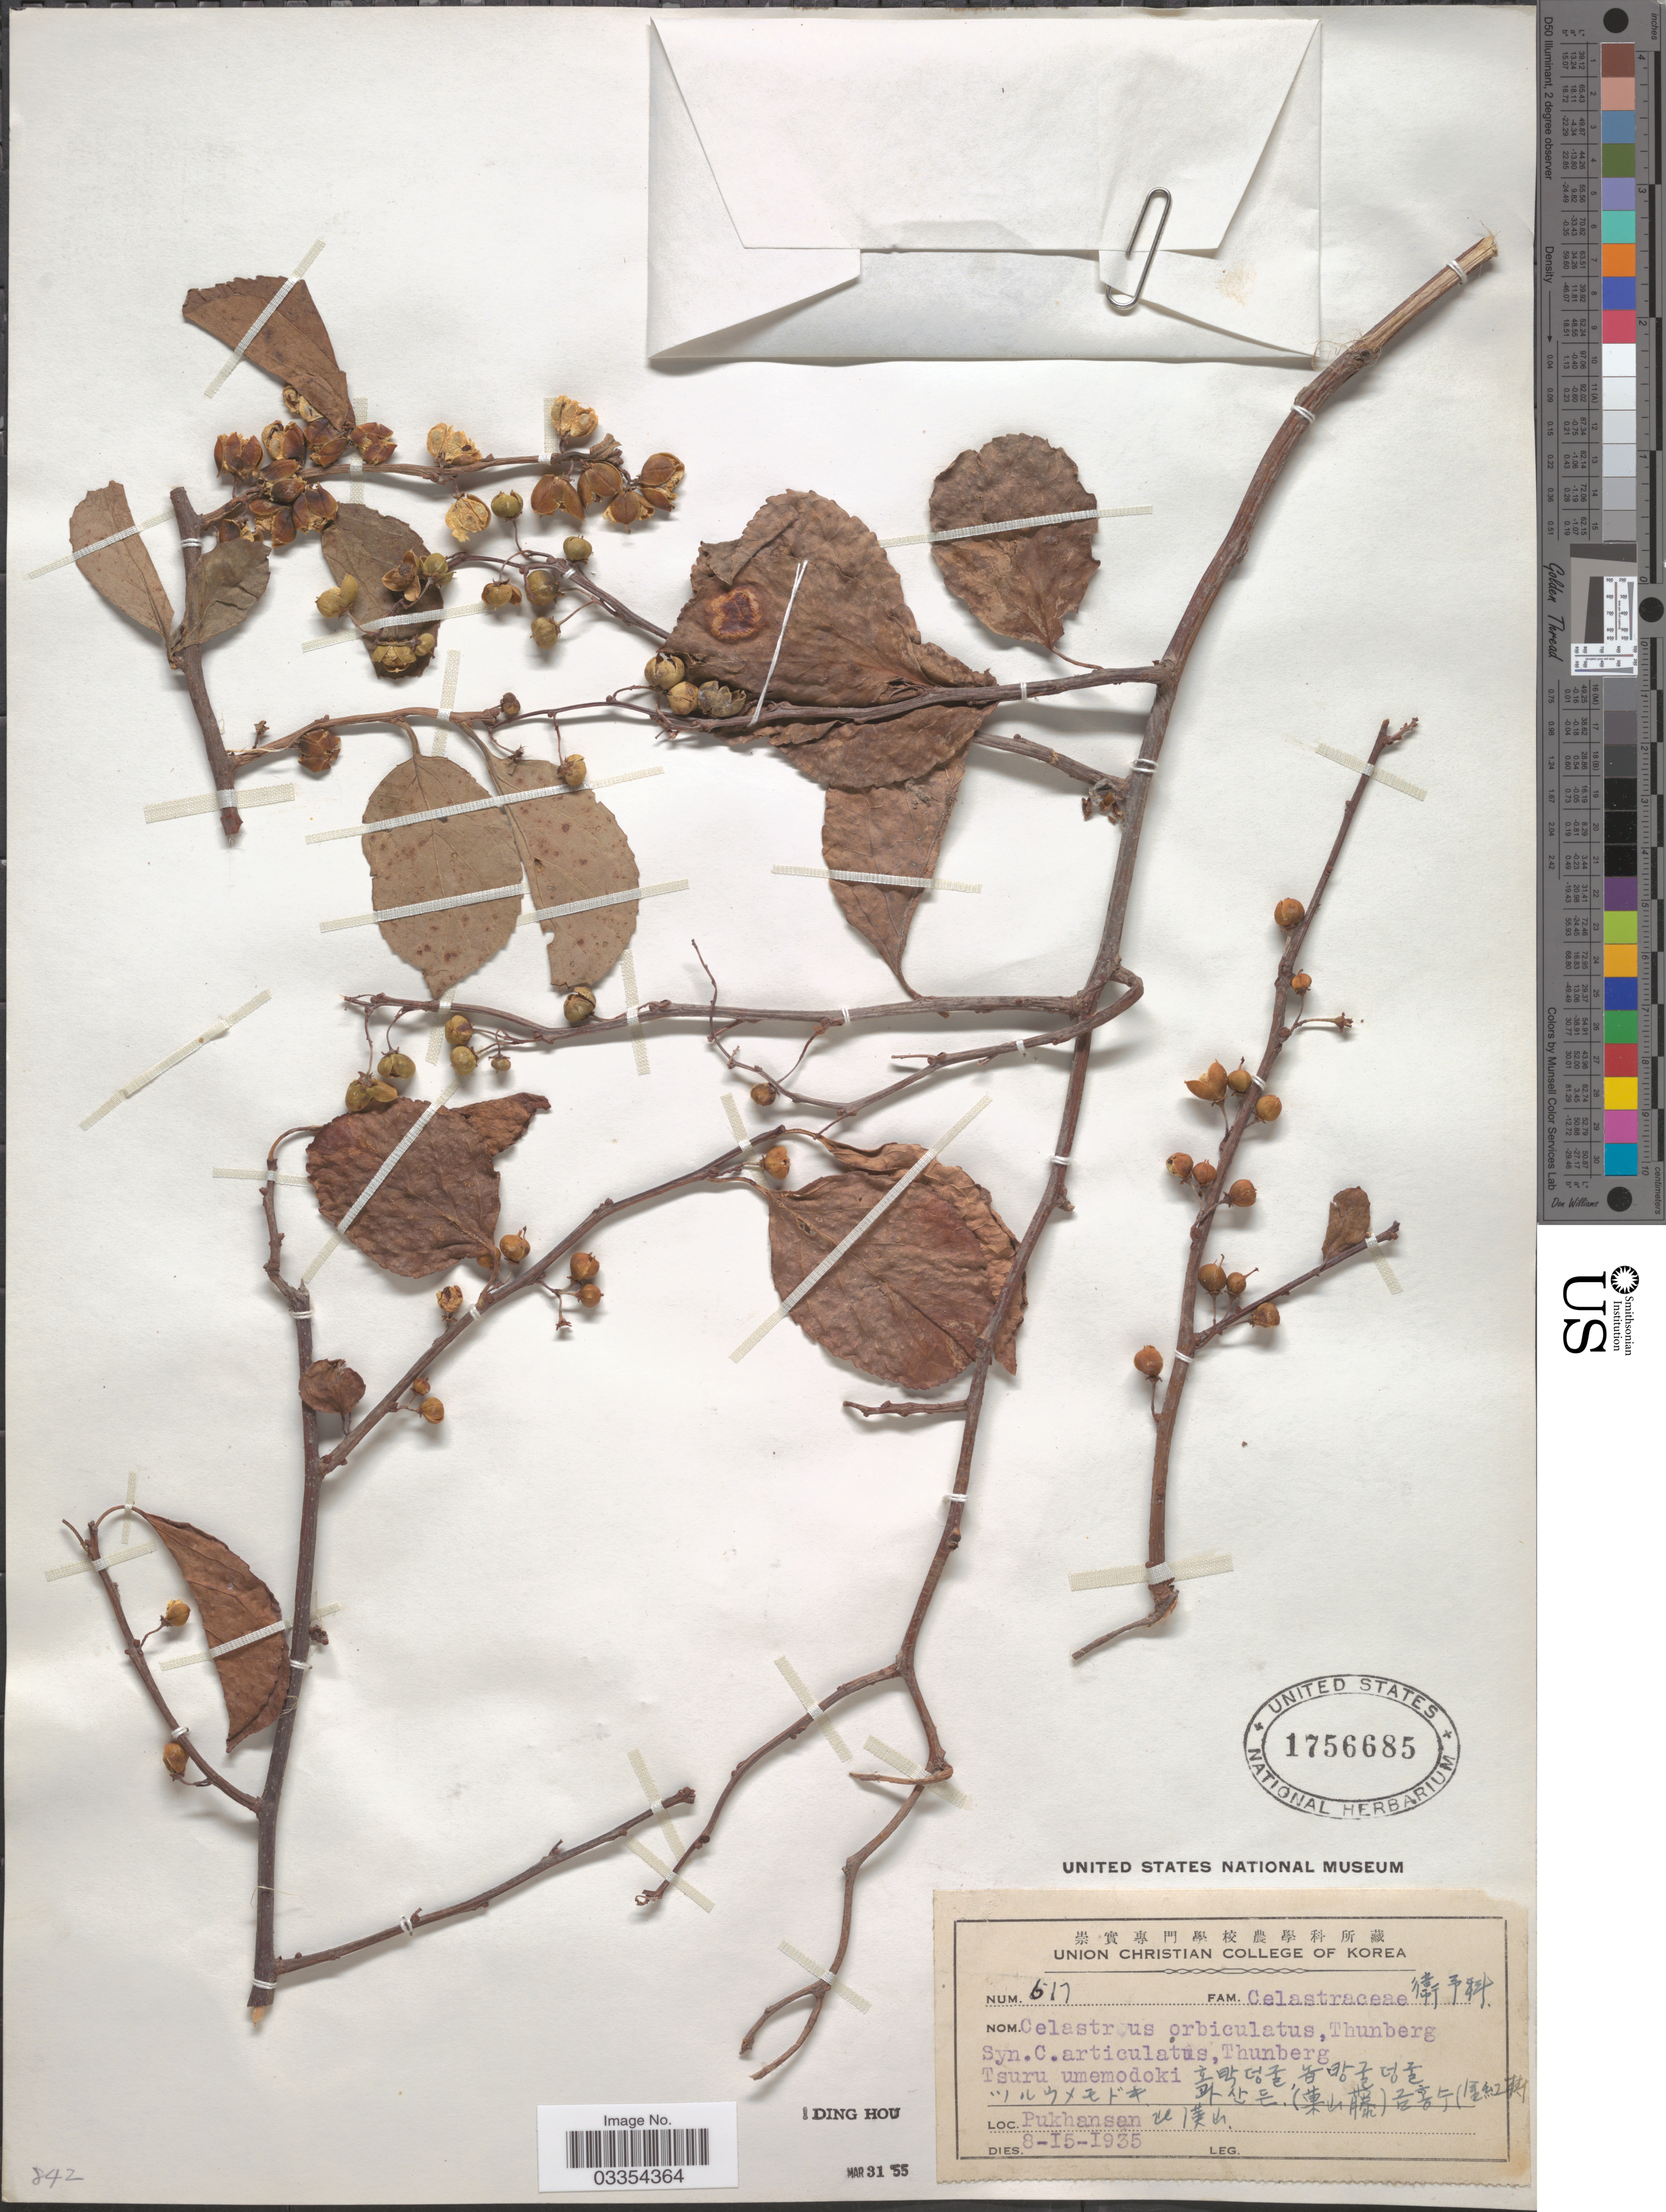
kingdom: Plantae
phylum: Tracheophyta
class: Magnoliopsida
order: Celastrales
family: Celastraceae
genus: Celastrus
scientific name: Celastrus orbiculatus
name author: Thunb.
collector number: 617*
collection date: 1935-08-15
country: South Korea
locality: Pukhansan. X.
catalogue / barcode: US 1756685